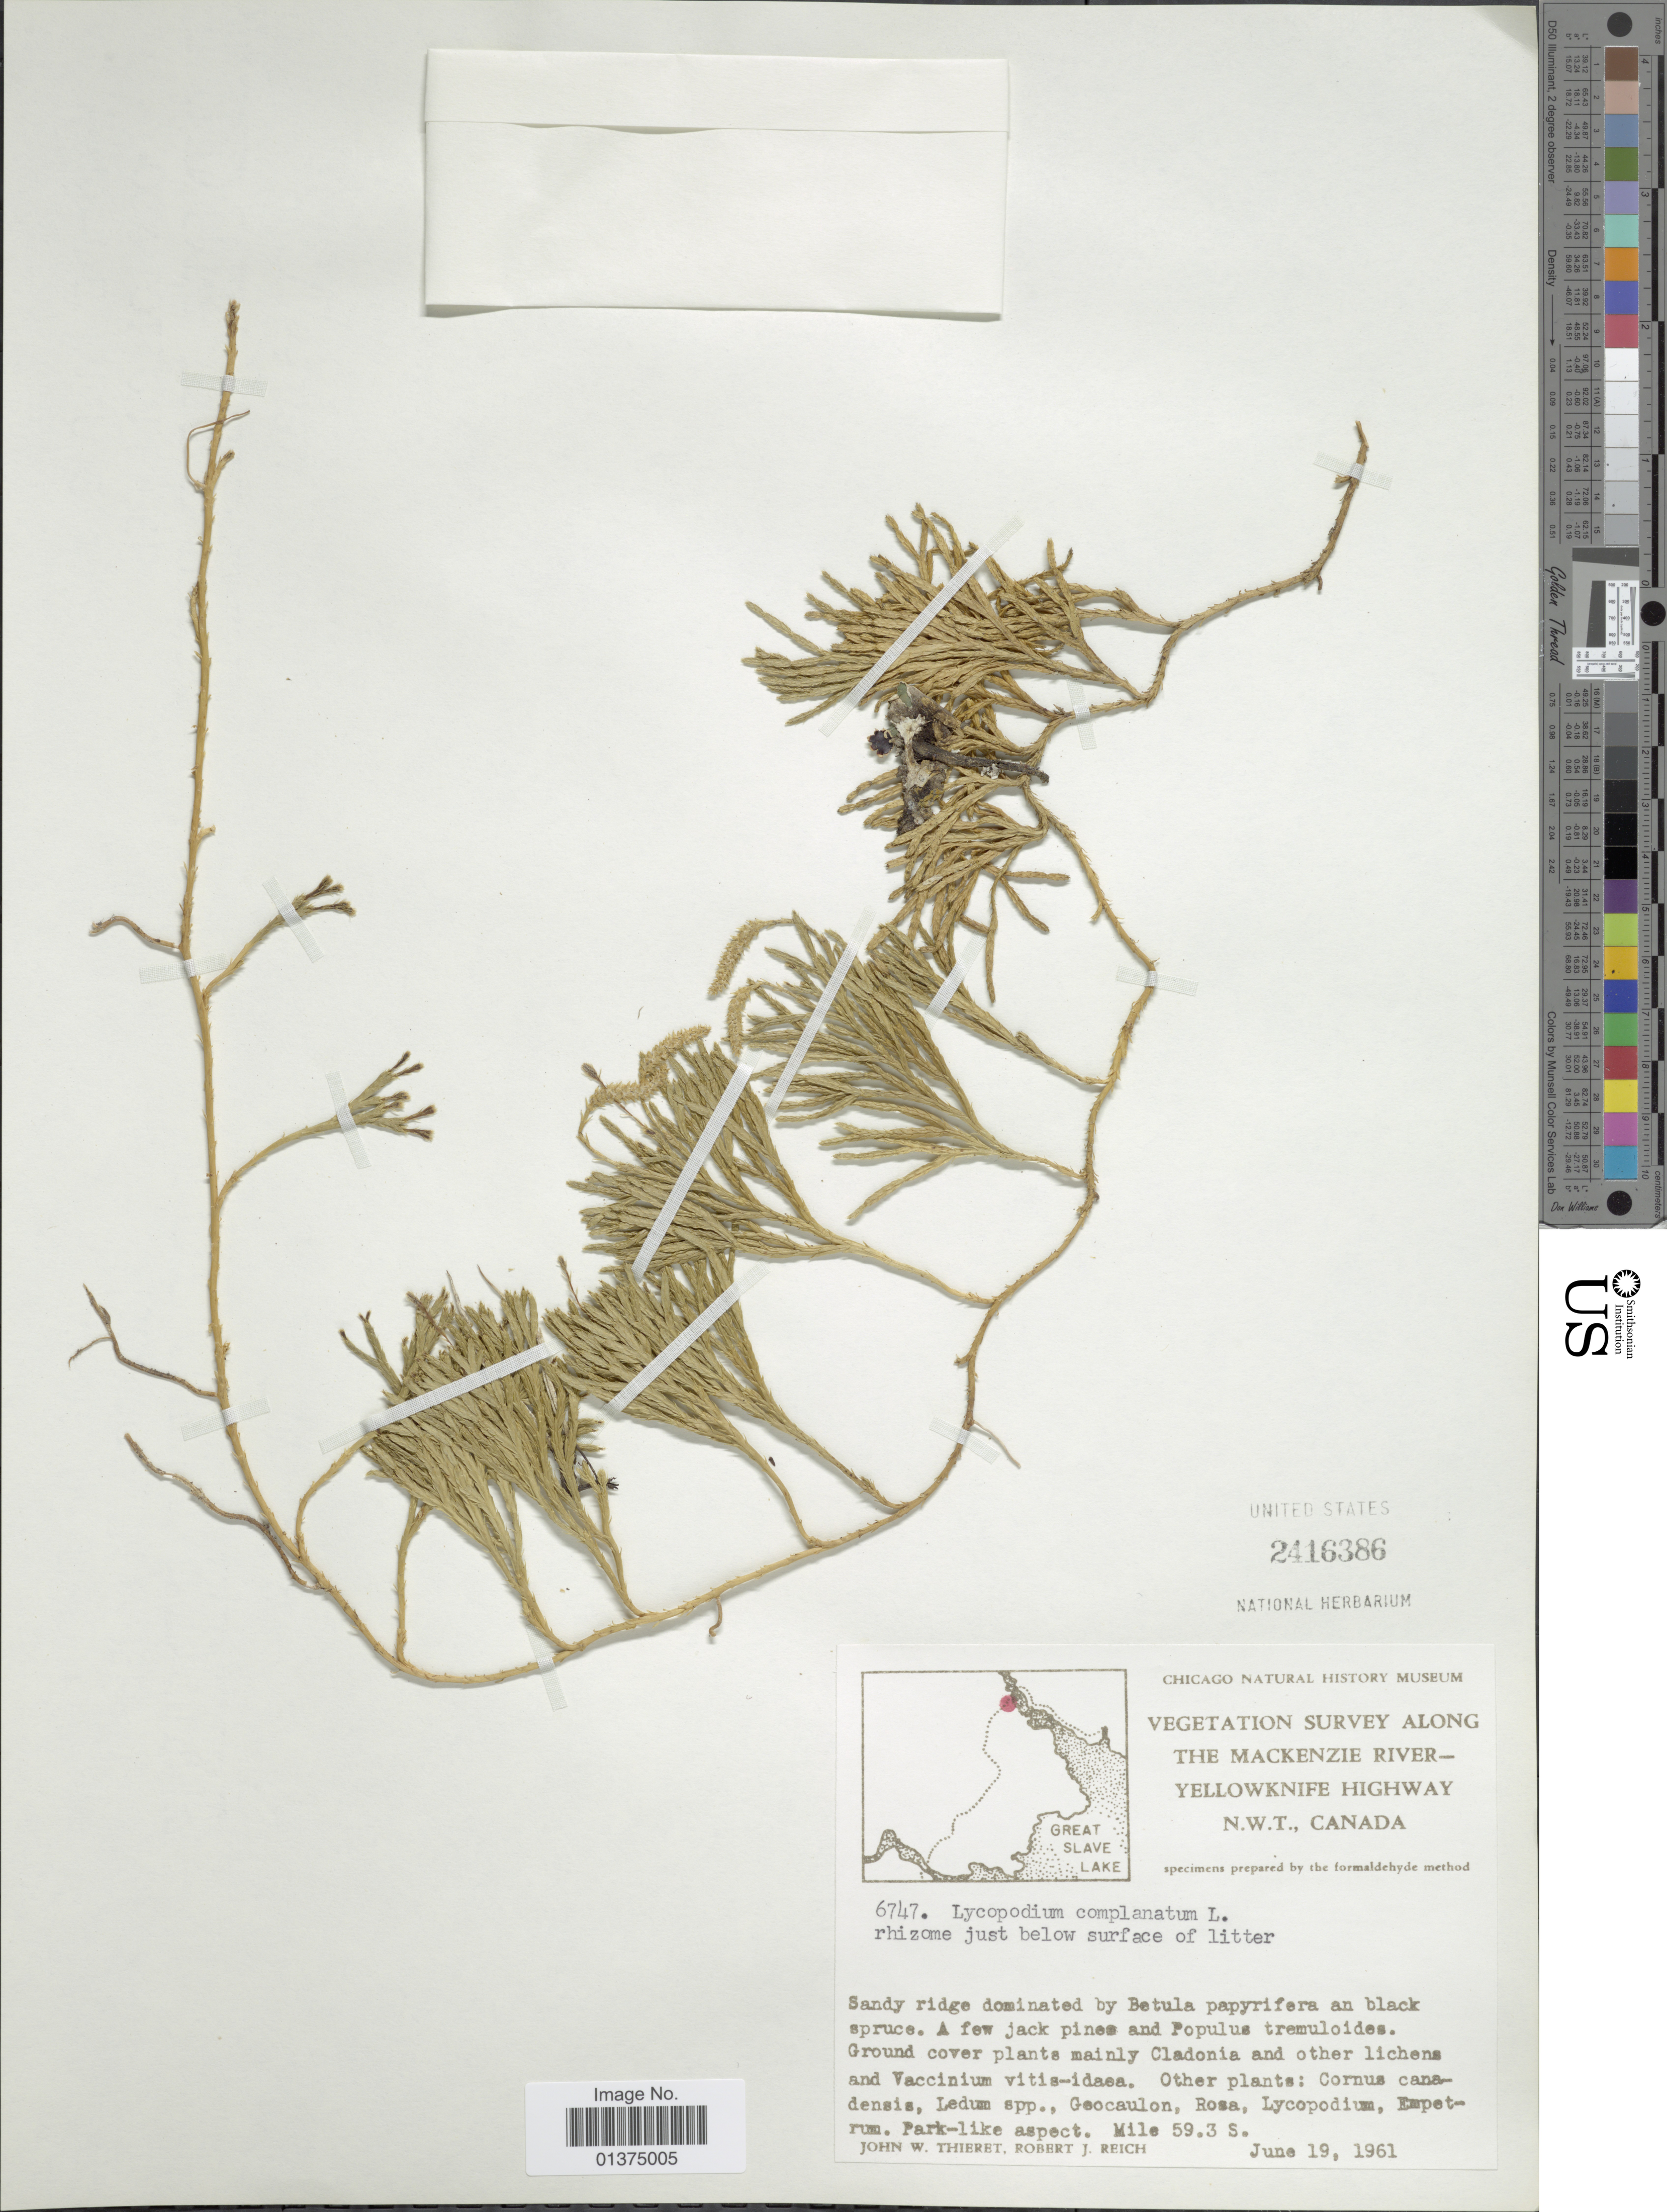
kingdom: Plantae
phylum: Tracheophyta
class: Lycopodiopsida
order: Lycopodiales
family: Lycopodiaceae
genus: Diphasiastrum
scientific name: Diphasiastrum complanatum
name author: (L.) Holub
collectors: J. W. Thieret & R. Reich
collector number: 6747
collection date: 1961-06-19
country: Canada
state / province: Northwest Territories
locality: Vegetatation survey along the Mackenzie Highway- Yellowknife Highway, Mile 59.3 S.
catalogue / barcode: US 2416386